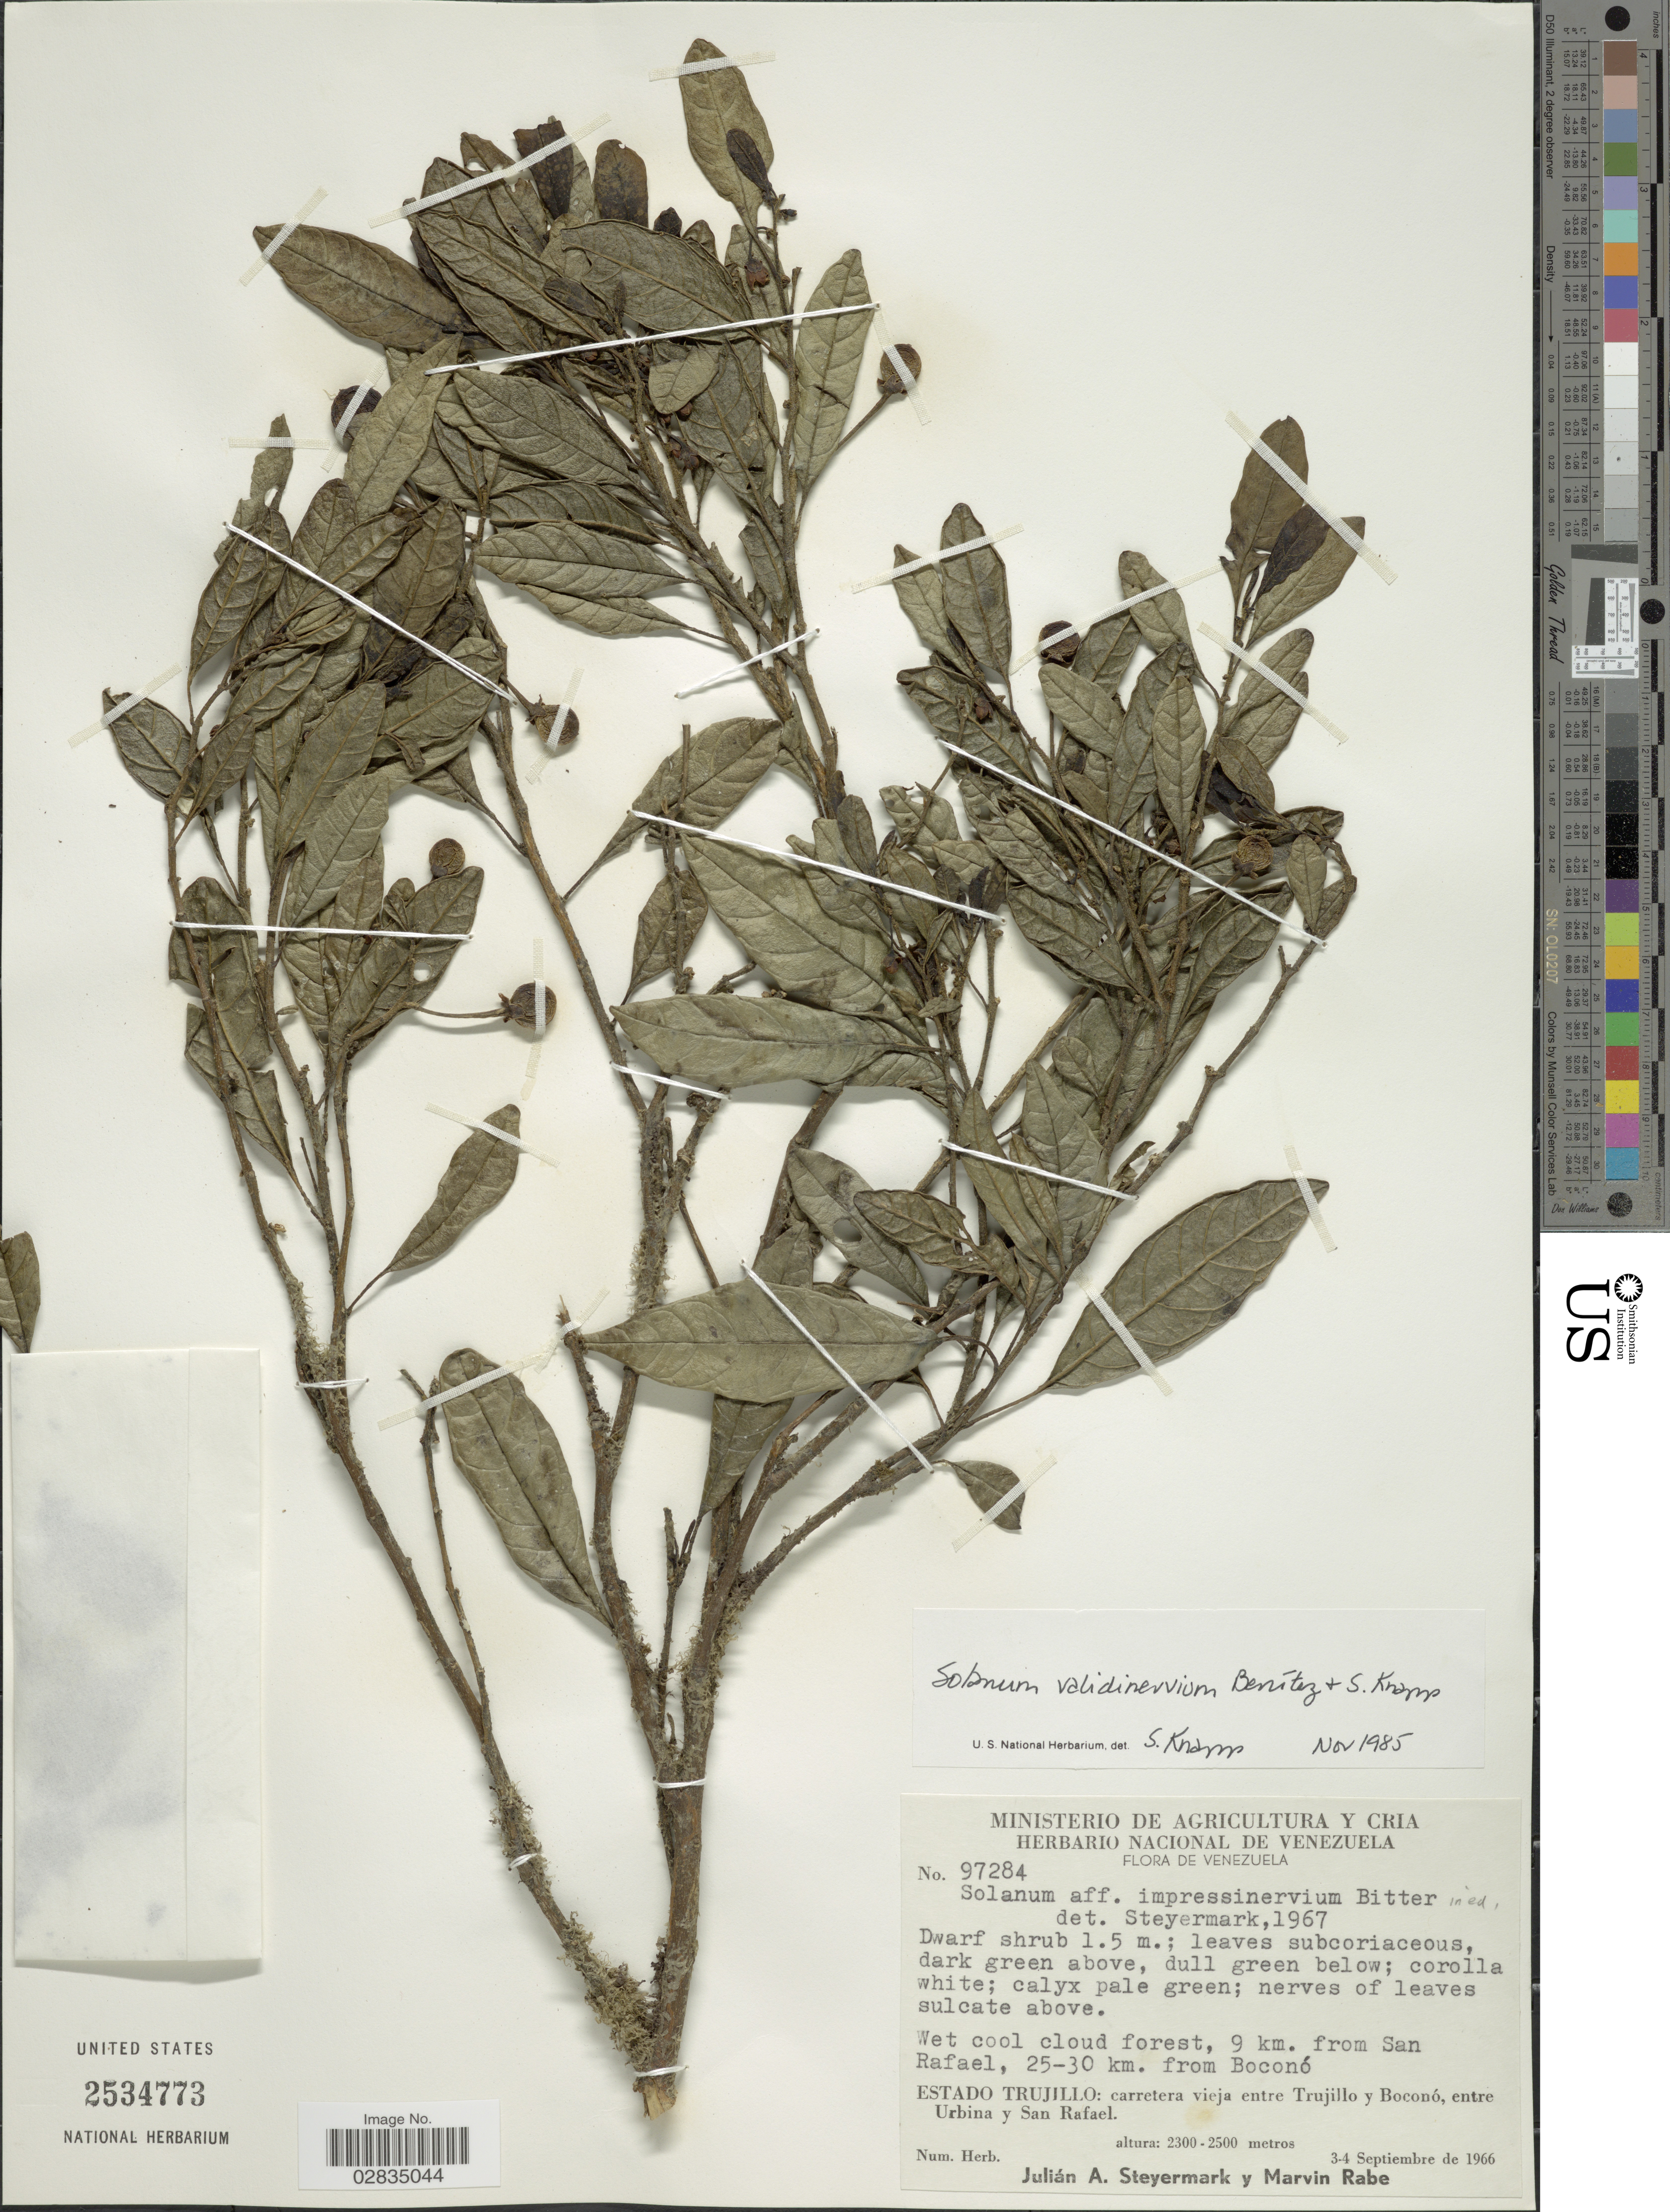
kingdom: Plantae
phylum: Tracheophyta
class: Magnoliopsida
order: Solanales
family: Solanaceae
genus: Solanum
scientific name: Solanum validinervium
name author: Benítez & S. Knapp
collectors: J. Steyermark & M. Rabe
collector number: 97284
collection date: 1966-09-03/1966-09-04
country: Venezuela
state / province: Trujillo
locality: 9 km. from San Rafael, 25-30 km. from Boconó, carretera vieja entre Trujillo y Boconó, entre Urbina y San Rafael.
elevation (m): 2300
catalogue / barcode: US 2534773